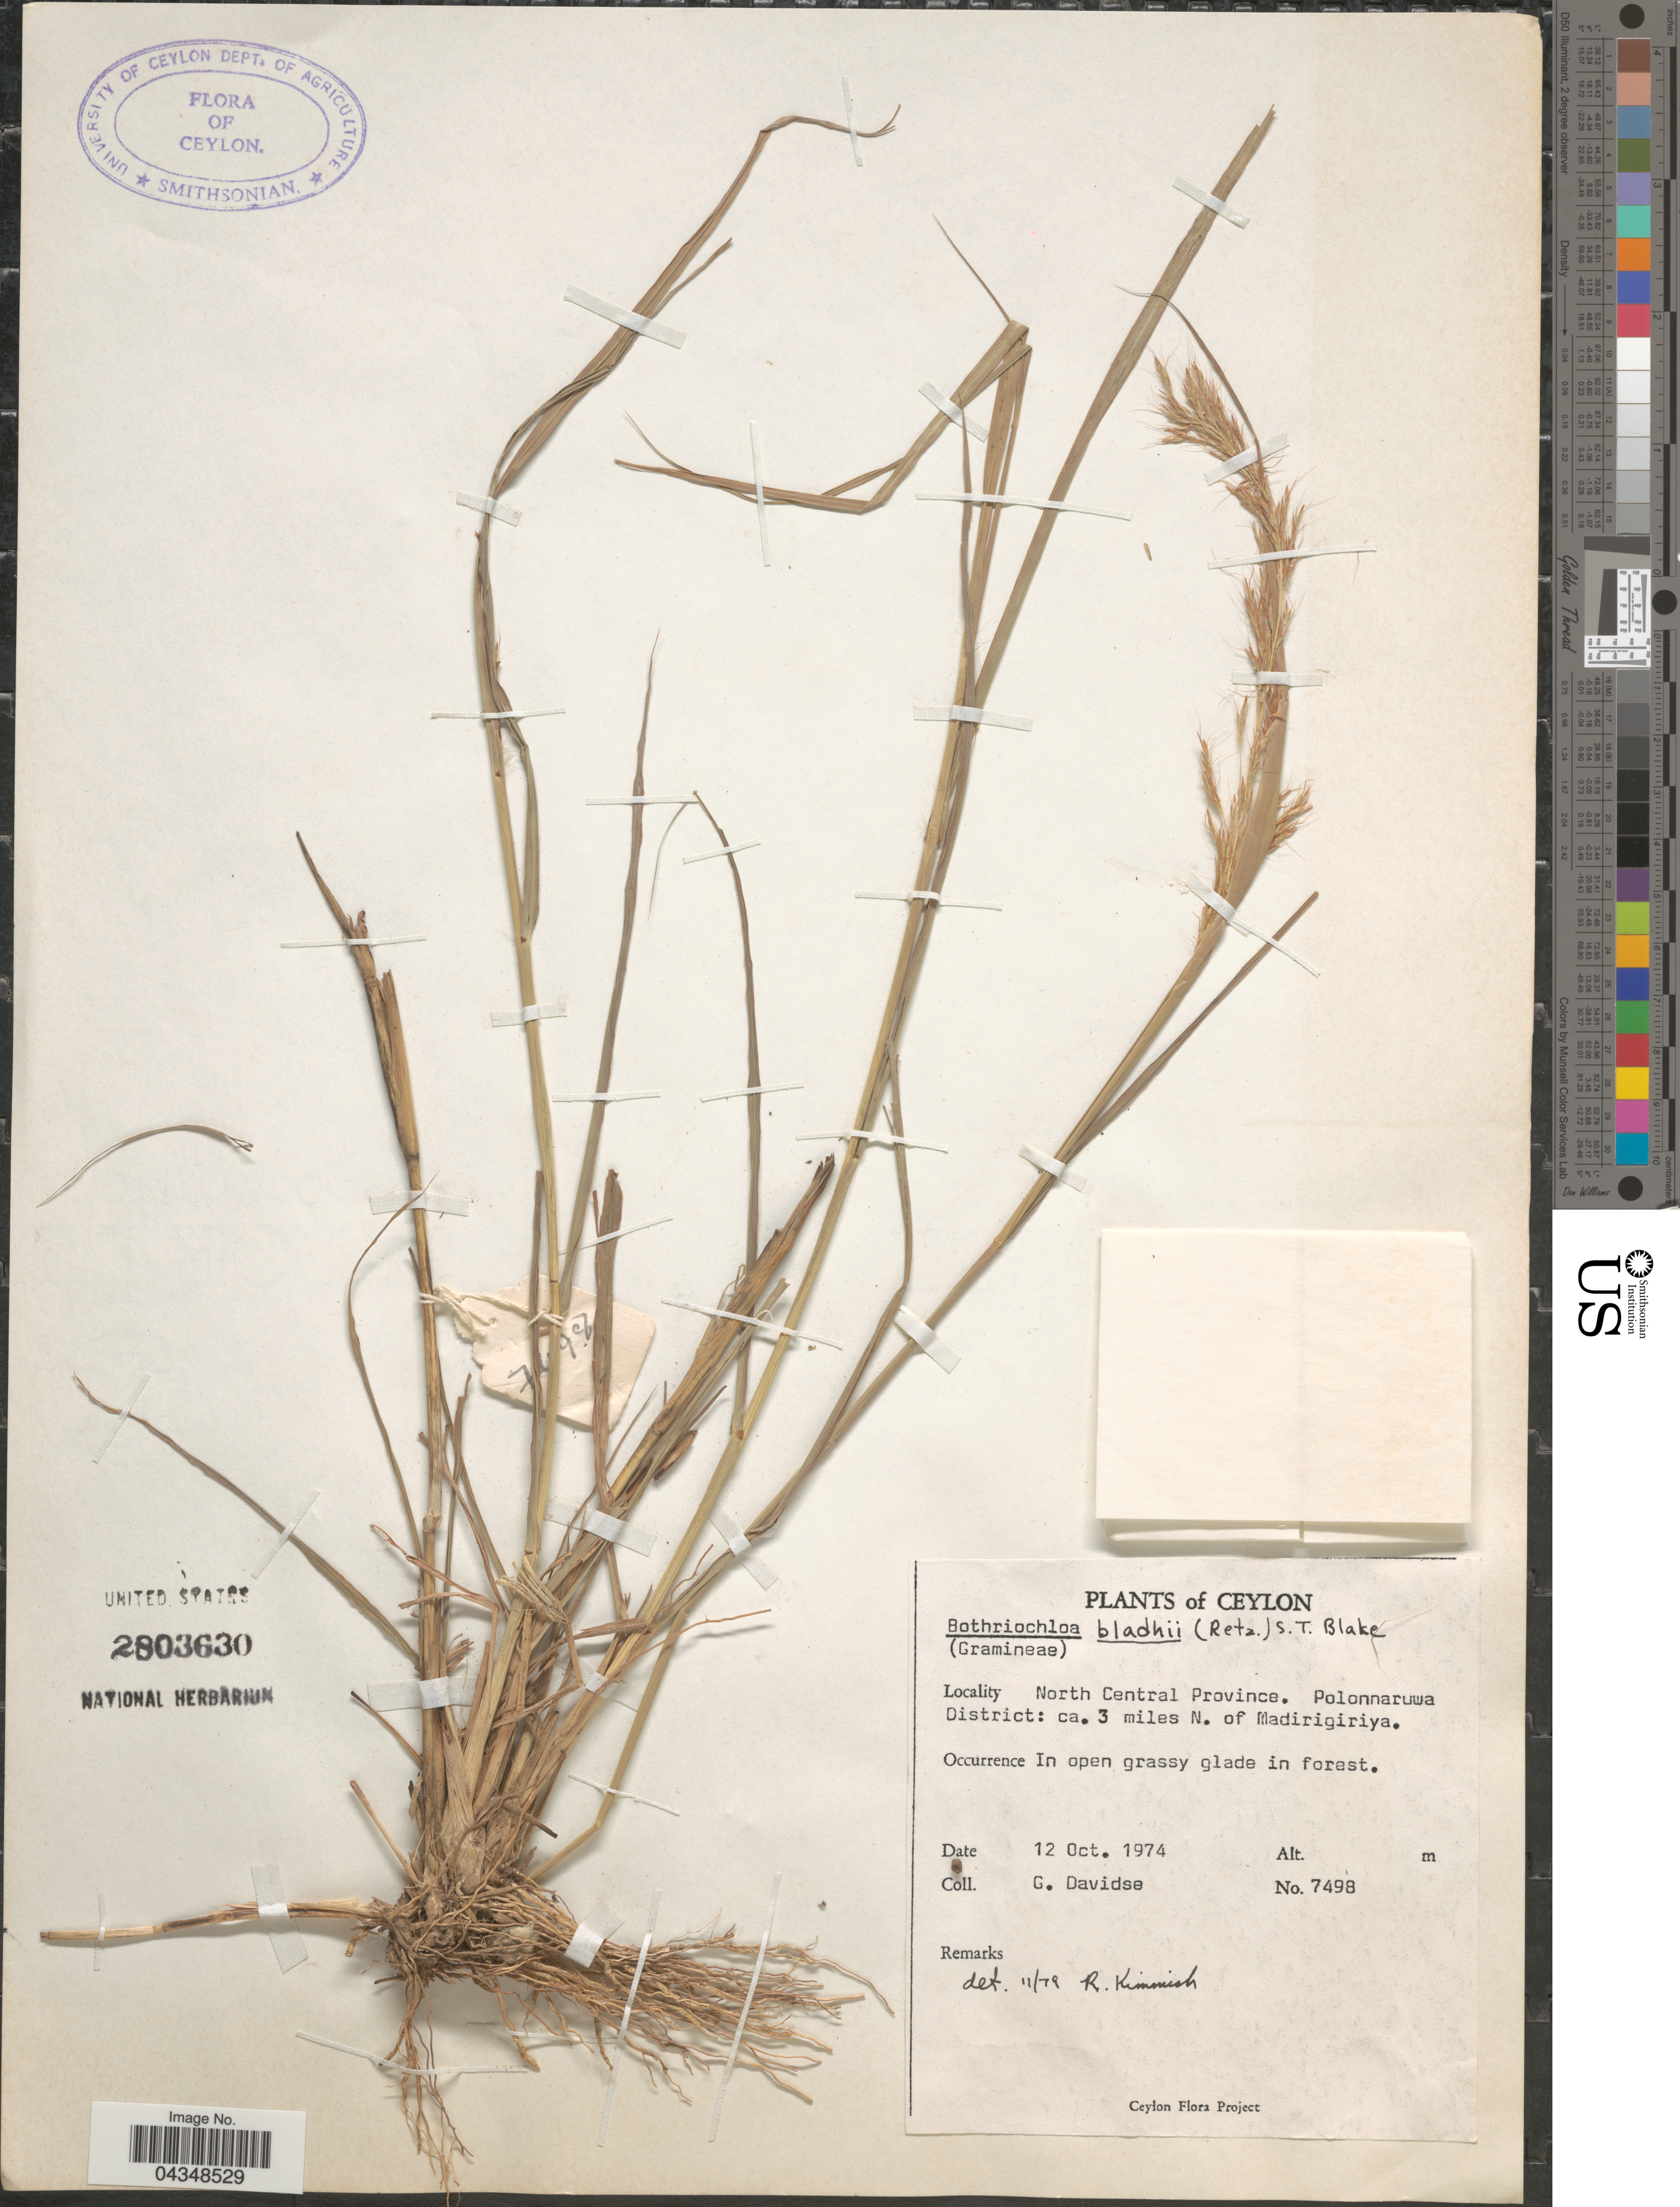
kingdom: Plantae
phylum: Tracheophyta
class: Liliopsida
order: Poales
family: Poaceae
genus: Bothriochloa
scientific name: Bothriochloa bladhii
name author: (Retz.) S.T. Blake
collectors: G. Davidse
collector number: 7498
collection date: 1974-10-12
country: Sri Lanka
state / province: North Central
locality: Ceylon. North Central Province. Polonnaruwa District: ca. 3 miles N. of Madirigiriya.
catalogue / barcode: US 2803630